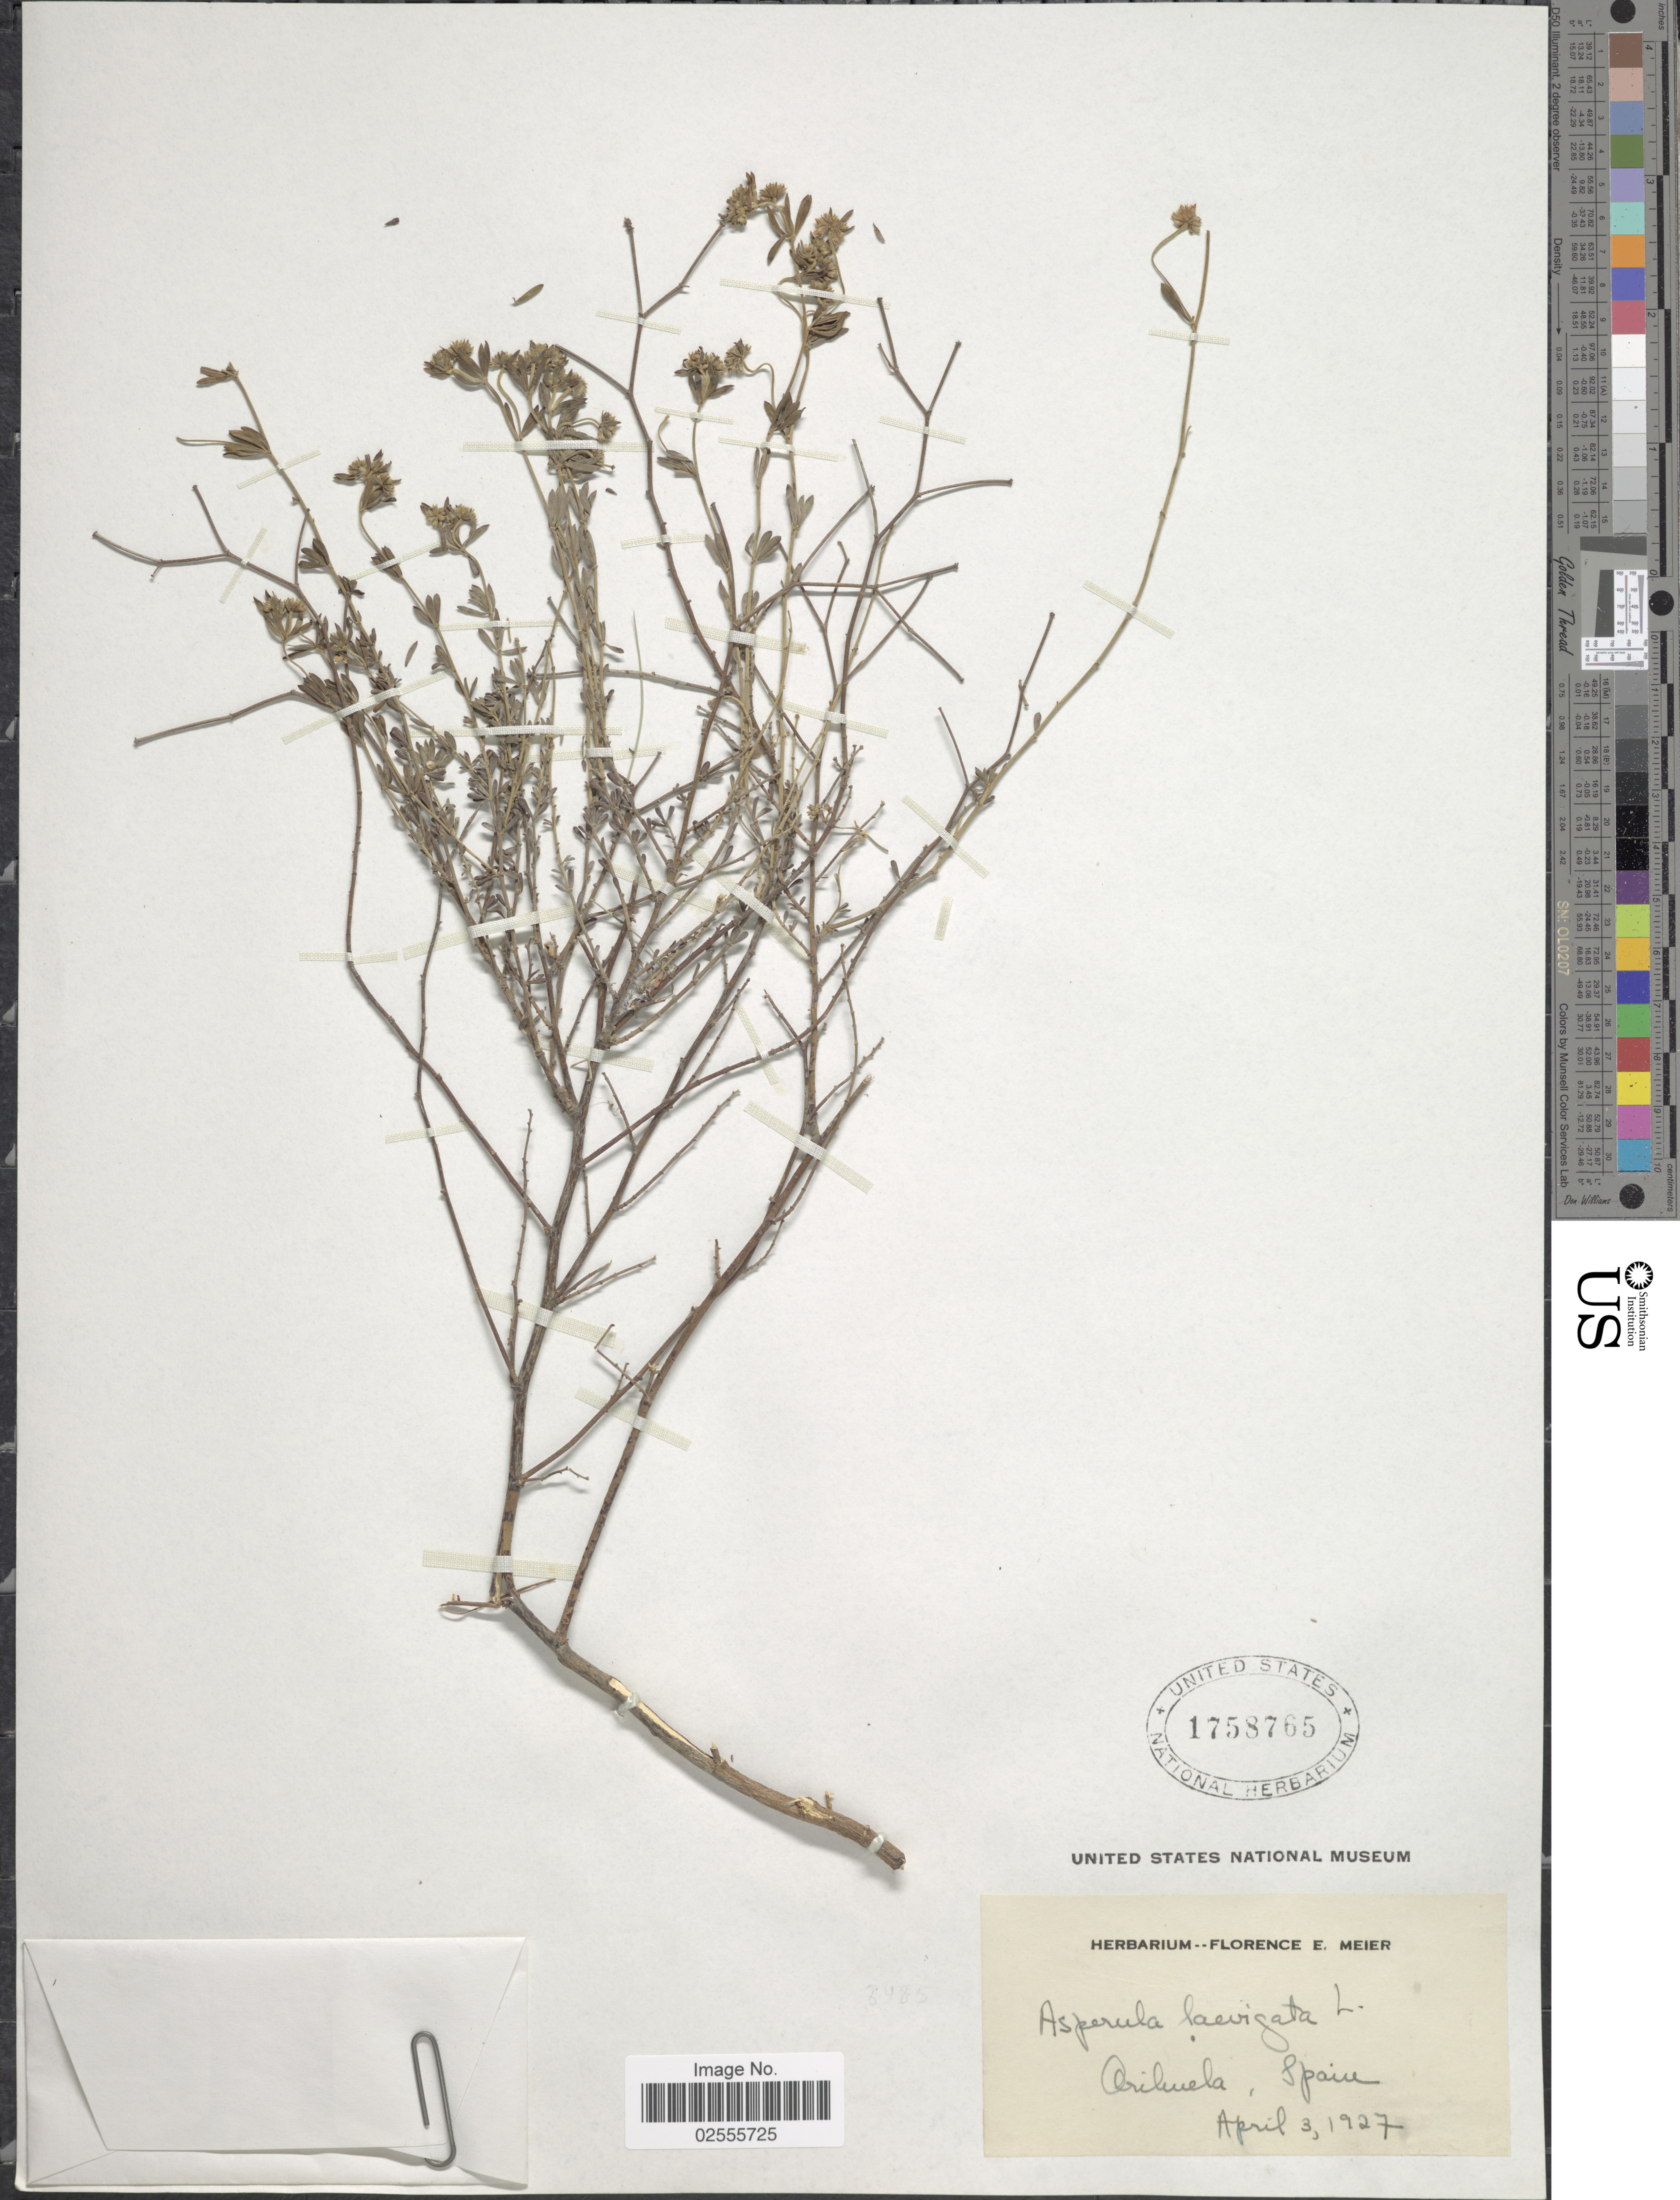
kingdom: Plantae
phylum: Tracheophyta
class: Magnoliopsida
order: Gentianales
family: Rubiaceae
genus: Asperula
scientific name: Asperula laevigata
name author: L.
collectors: ex herb. Florence E. Meier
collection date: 1927-04-03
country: Spain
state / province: Valenciana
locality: Orihuela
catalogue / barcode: US 1758765